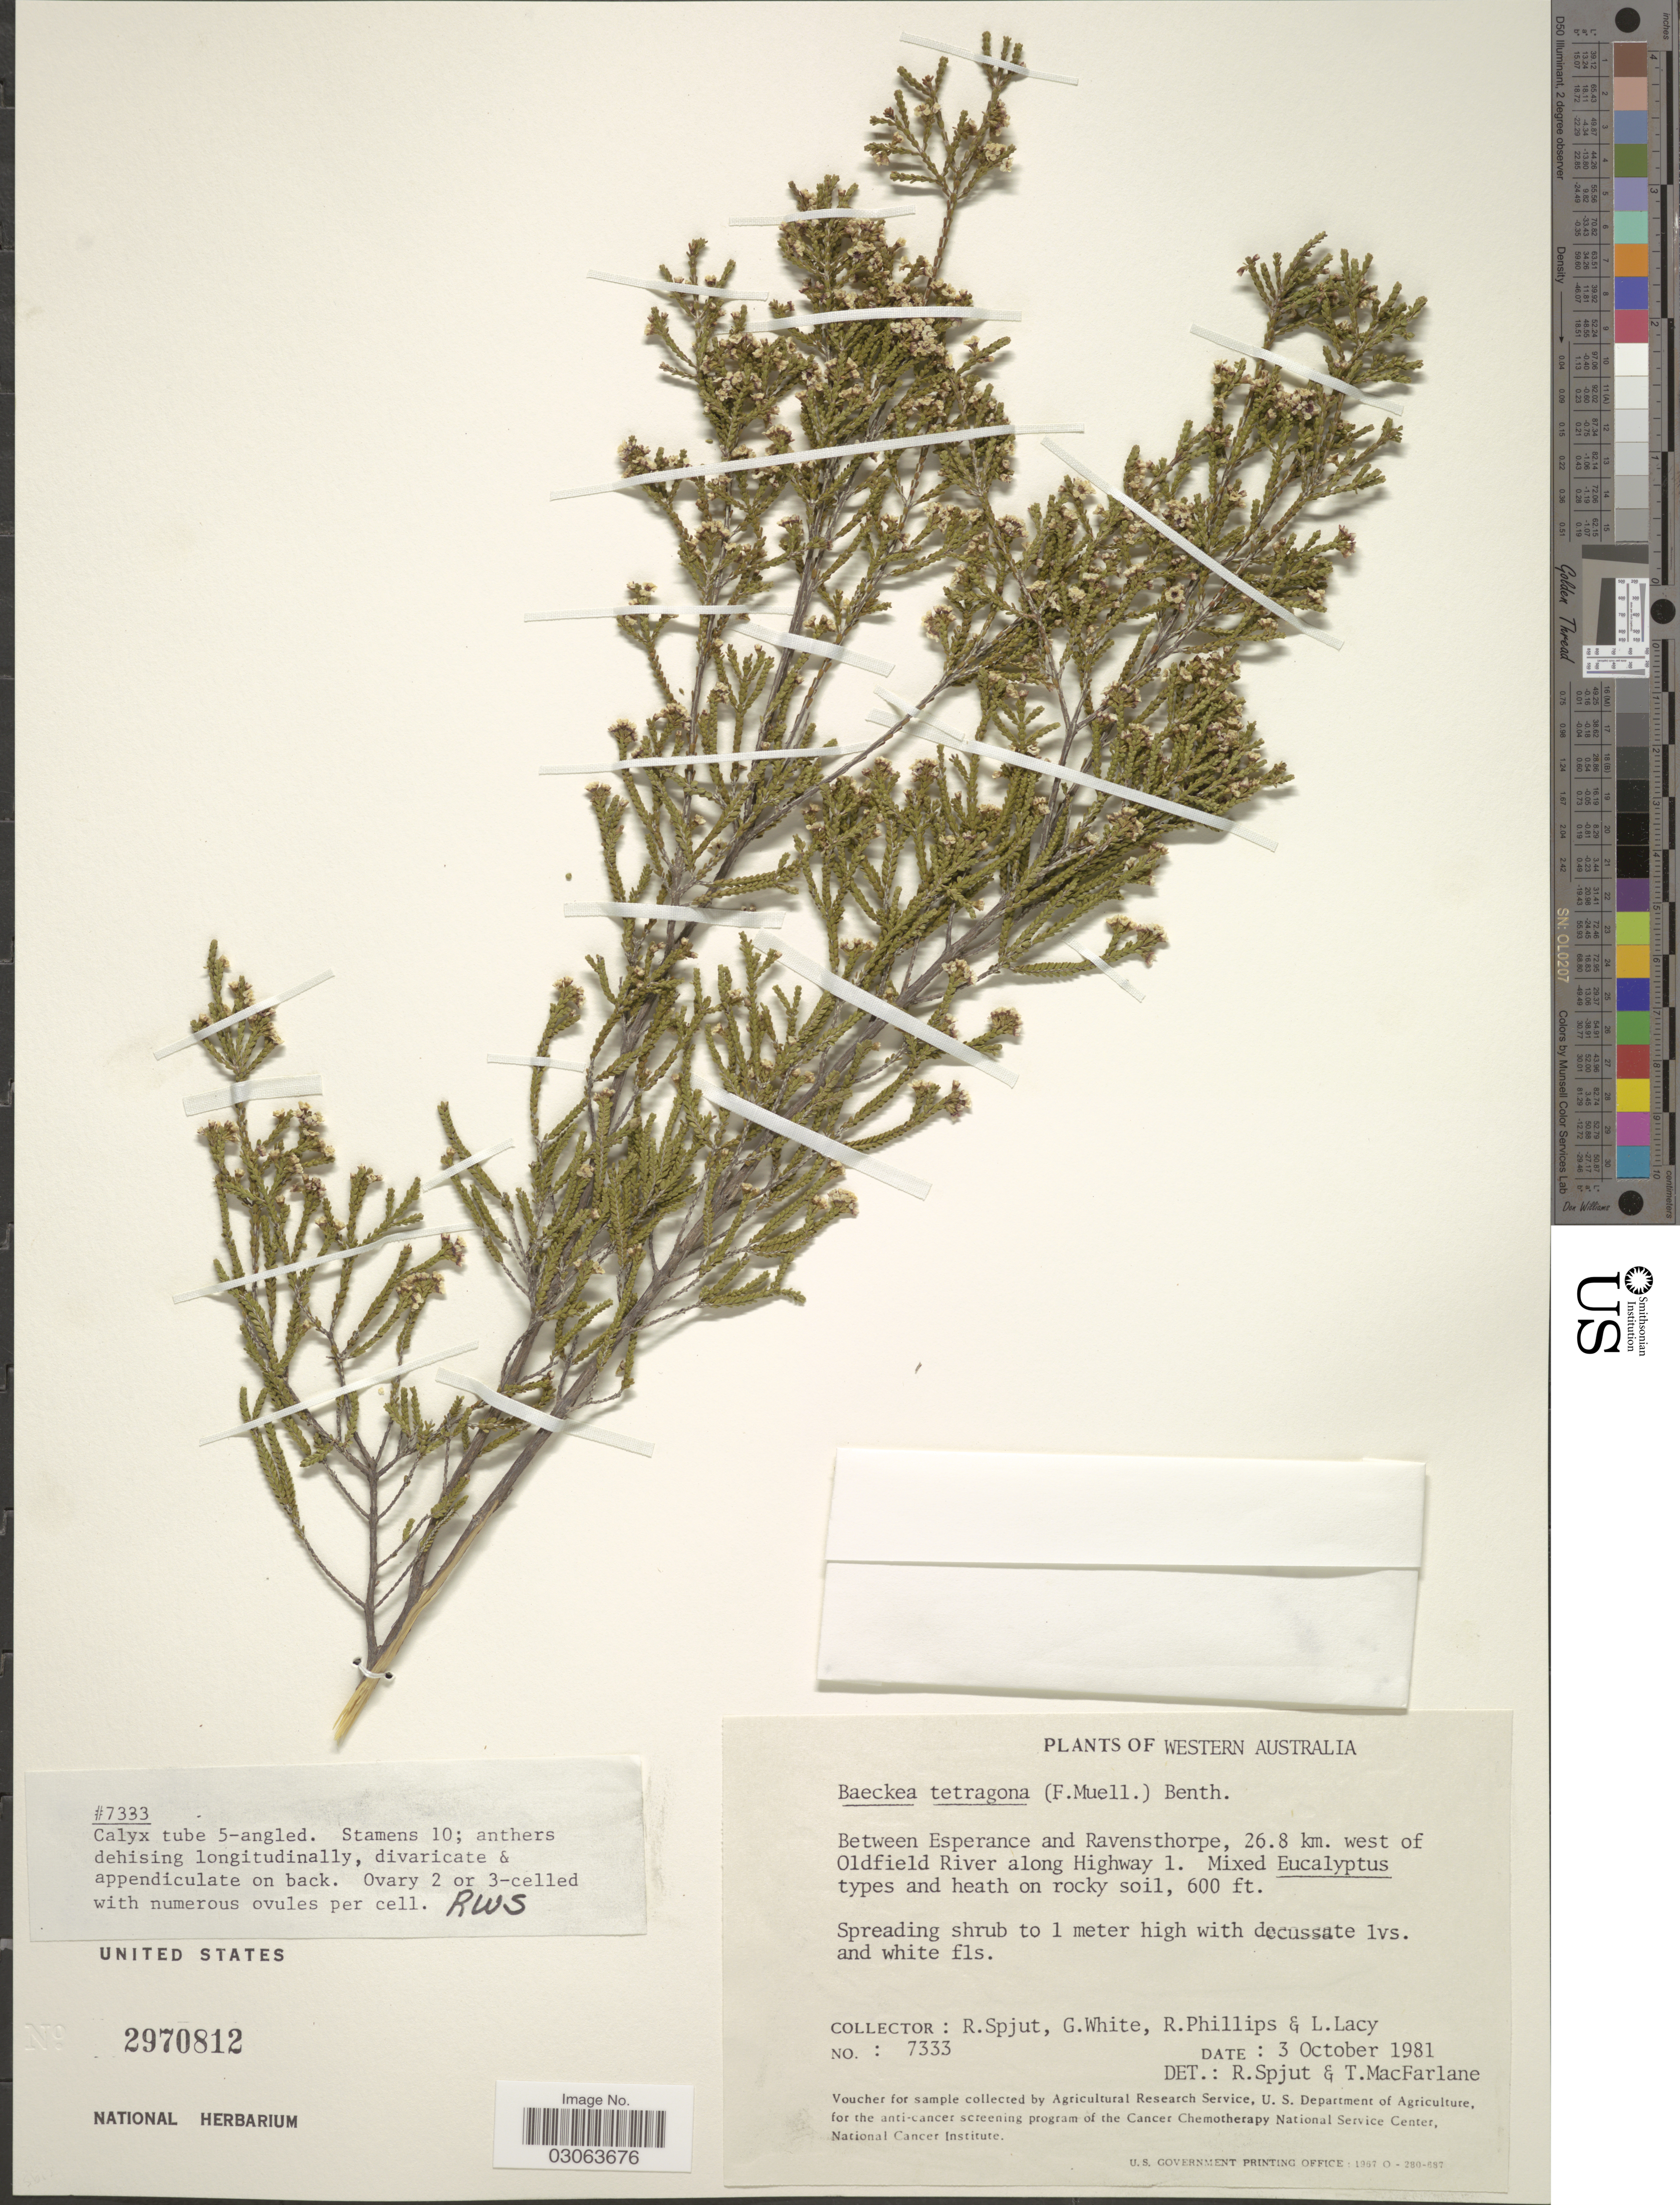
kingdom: Plantae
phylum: Tracheophyta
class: Magnoliopsida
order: Myrtales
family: Myrtaceae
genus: Astus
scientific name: Astus tetragonus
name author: (F. Muell. ex Benth.) Trudgen & Rye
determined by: Trudgen, M. E.; Rye, B. L.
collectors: R. Spjut, G. White, R. Phillips & L. Lacy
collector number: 7333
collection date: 1981-10-03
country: Australia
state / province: Western Australia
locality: Between Esperance and Ravensthorpe, 26.8 km. west of Oldfield River along Highway 1.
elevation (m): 183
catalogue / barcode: US 2970812